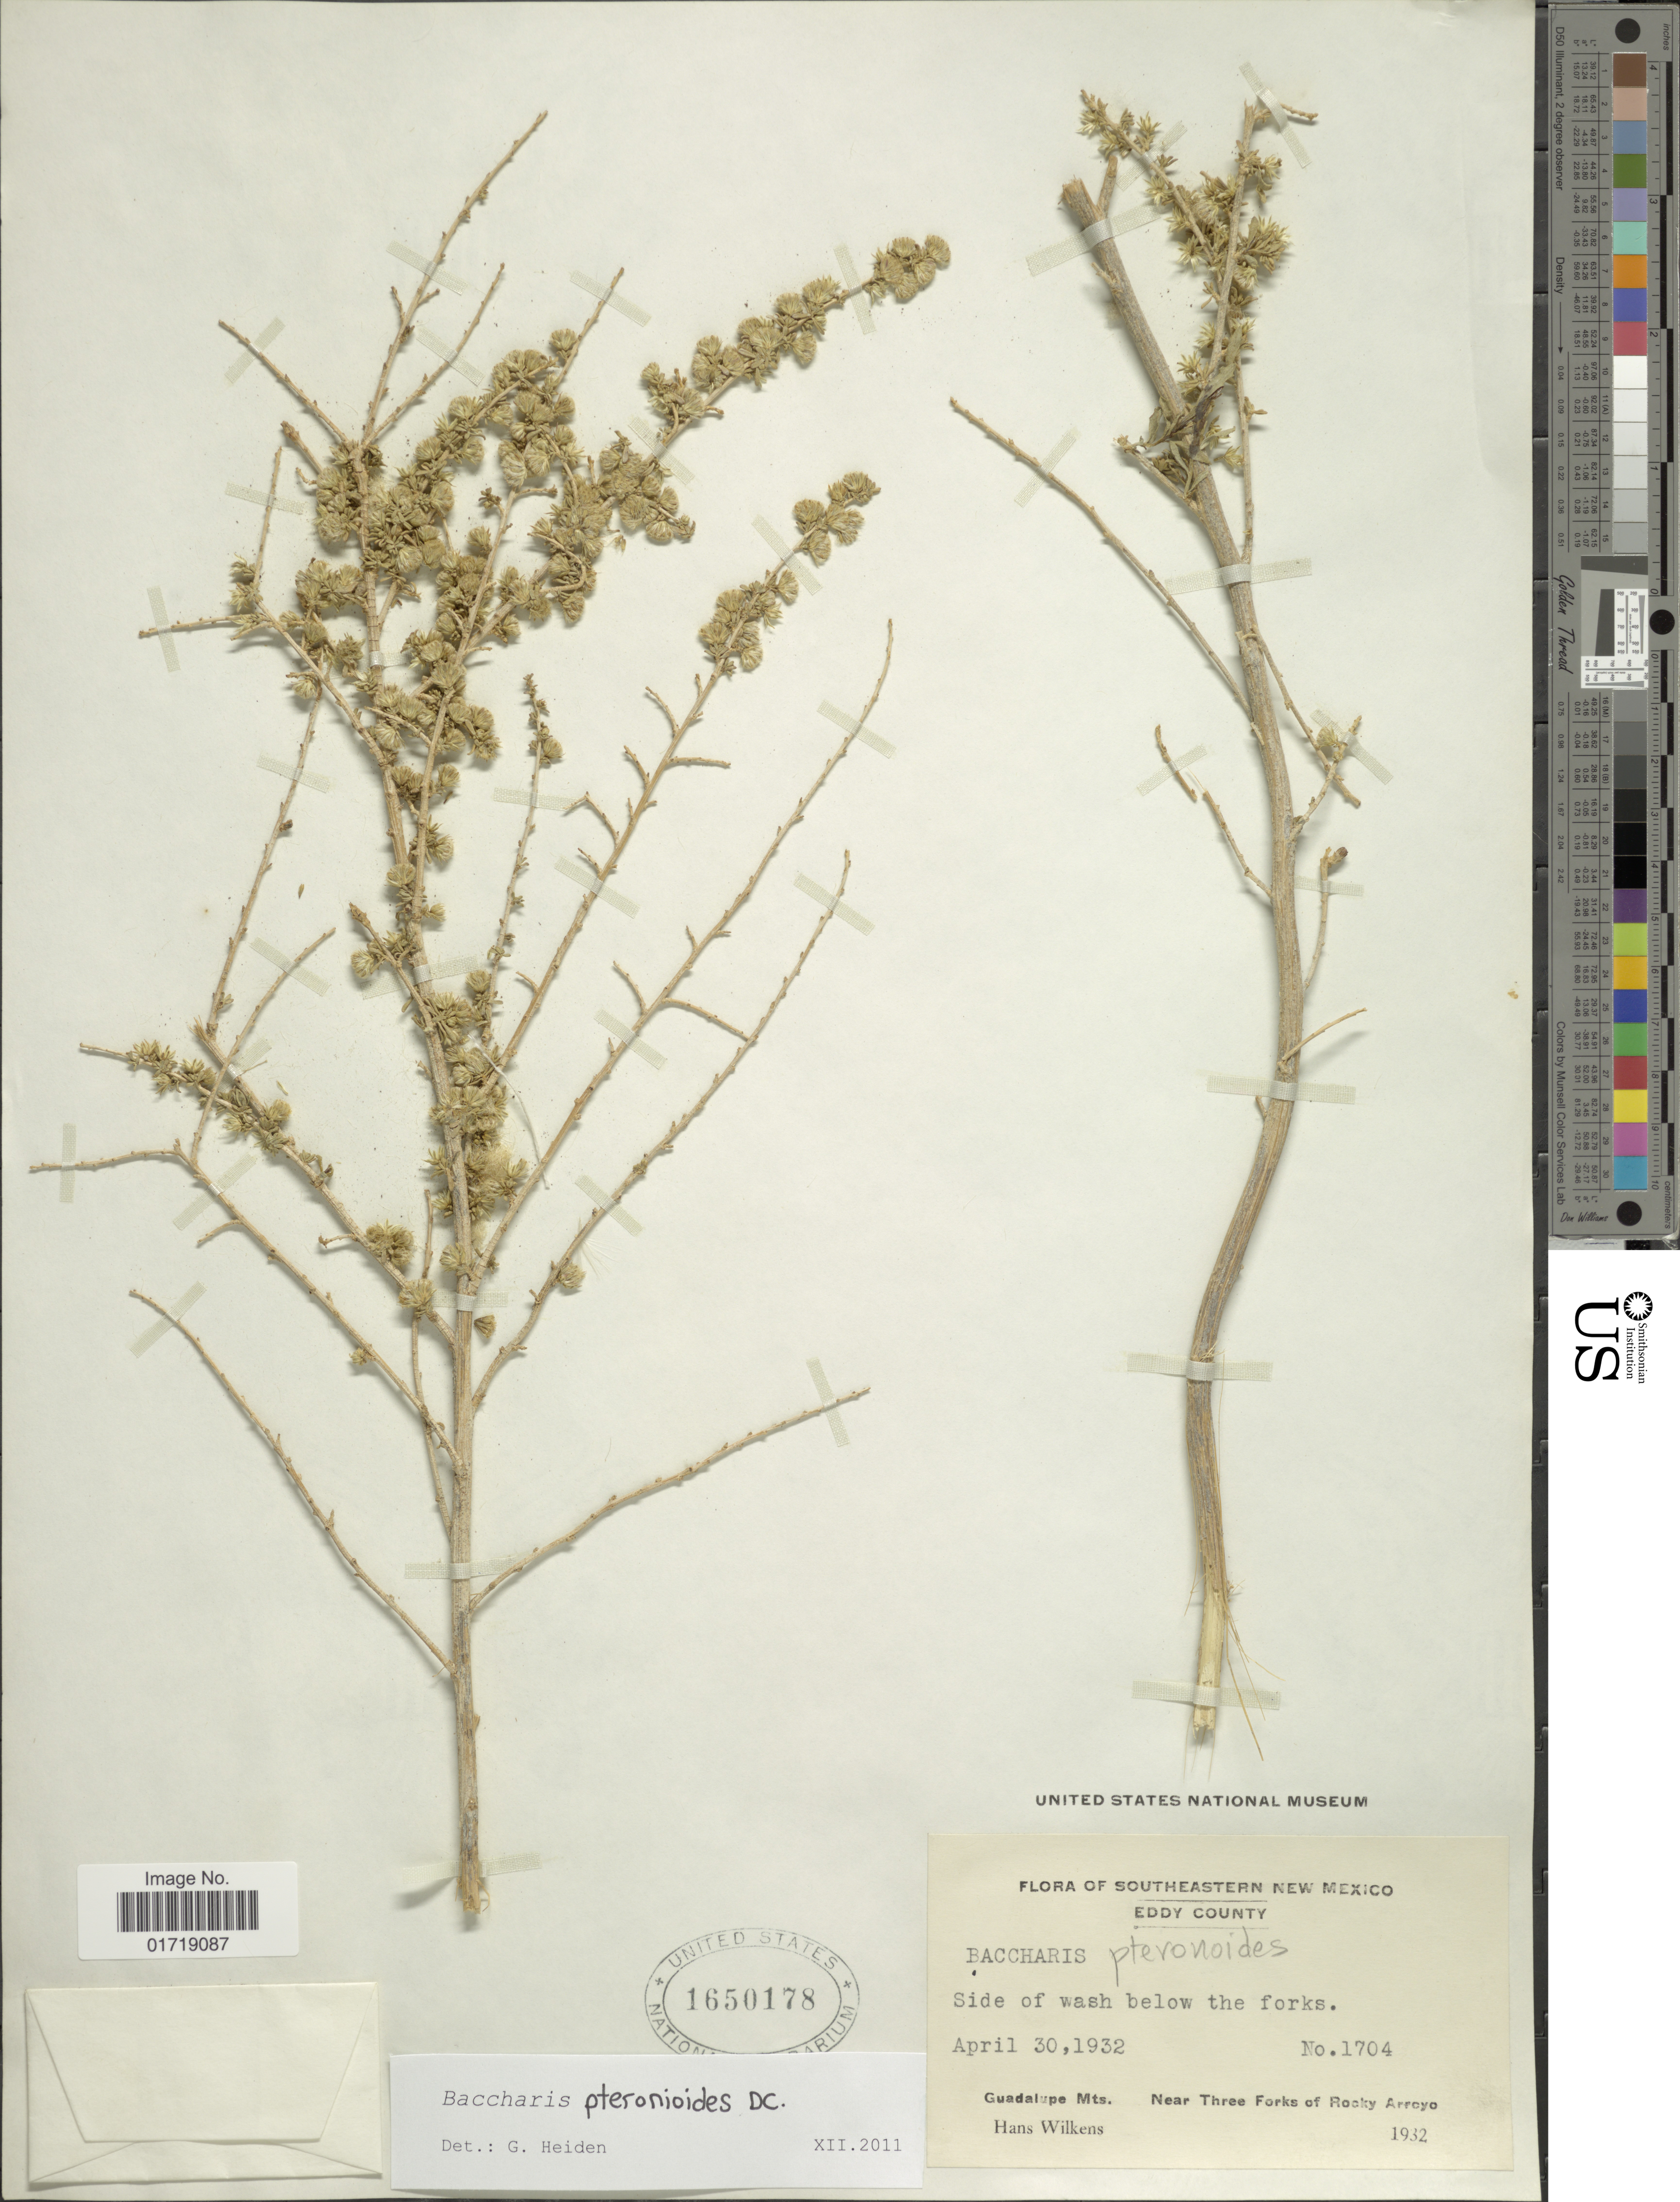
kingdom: Plantae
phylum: Tracheophyta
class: Magnoliopsida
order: Asterales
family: Asteraceae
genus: Baccharis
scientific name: Baccharis pteronioides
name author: DC.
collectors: H. Wilkens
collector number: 1704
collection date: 1932-04-30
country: United States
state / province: New Mexico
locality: Southeastern New Mexico, Eddy County, Side of wash below the forks, Guadalupe Mts., Near Three Forks of Rocky Arroyo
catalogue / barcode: US 1650178